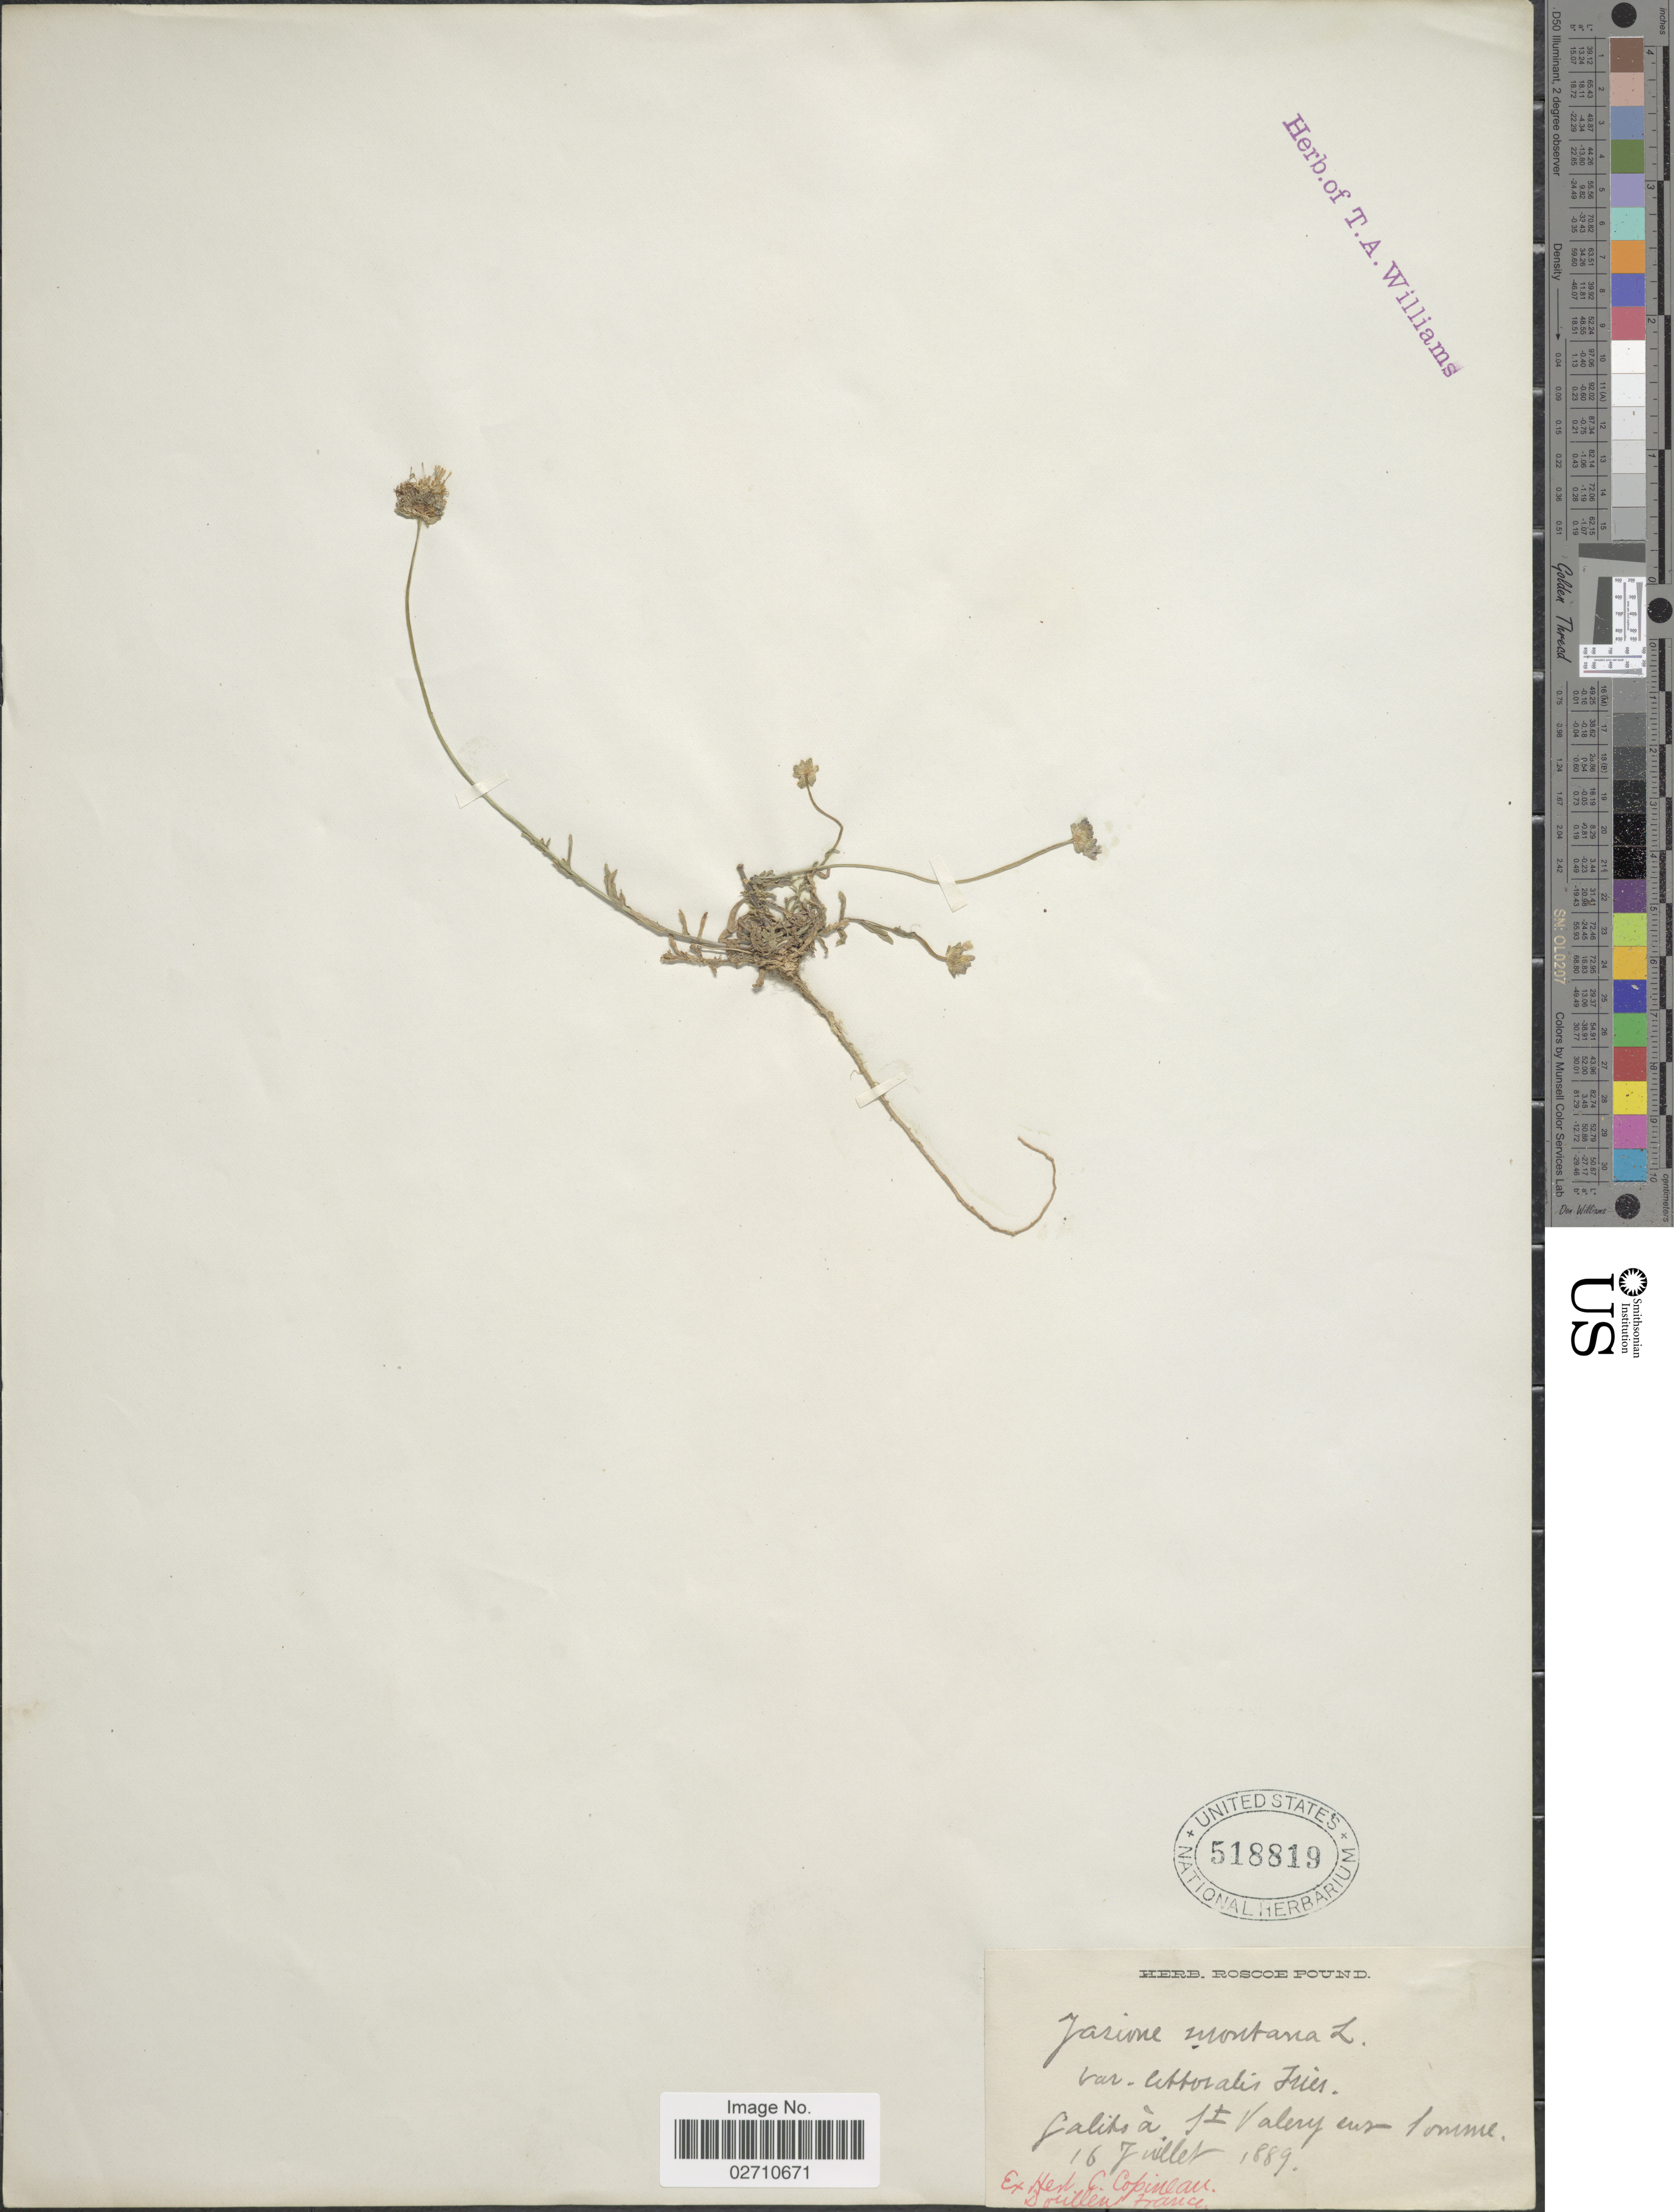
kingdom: Plantae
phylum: Tracheophyta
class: Magnoliopsida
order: Asterales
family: Campanulaceae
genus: Jasione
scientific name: Jasione montana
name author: L.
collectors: ex herb. C. Copineau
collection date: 1889-07-16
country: France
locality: Galits a st Valley sus Somme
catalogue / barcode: US 518819